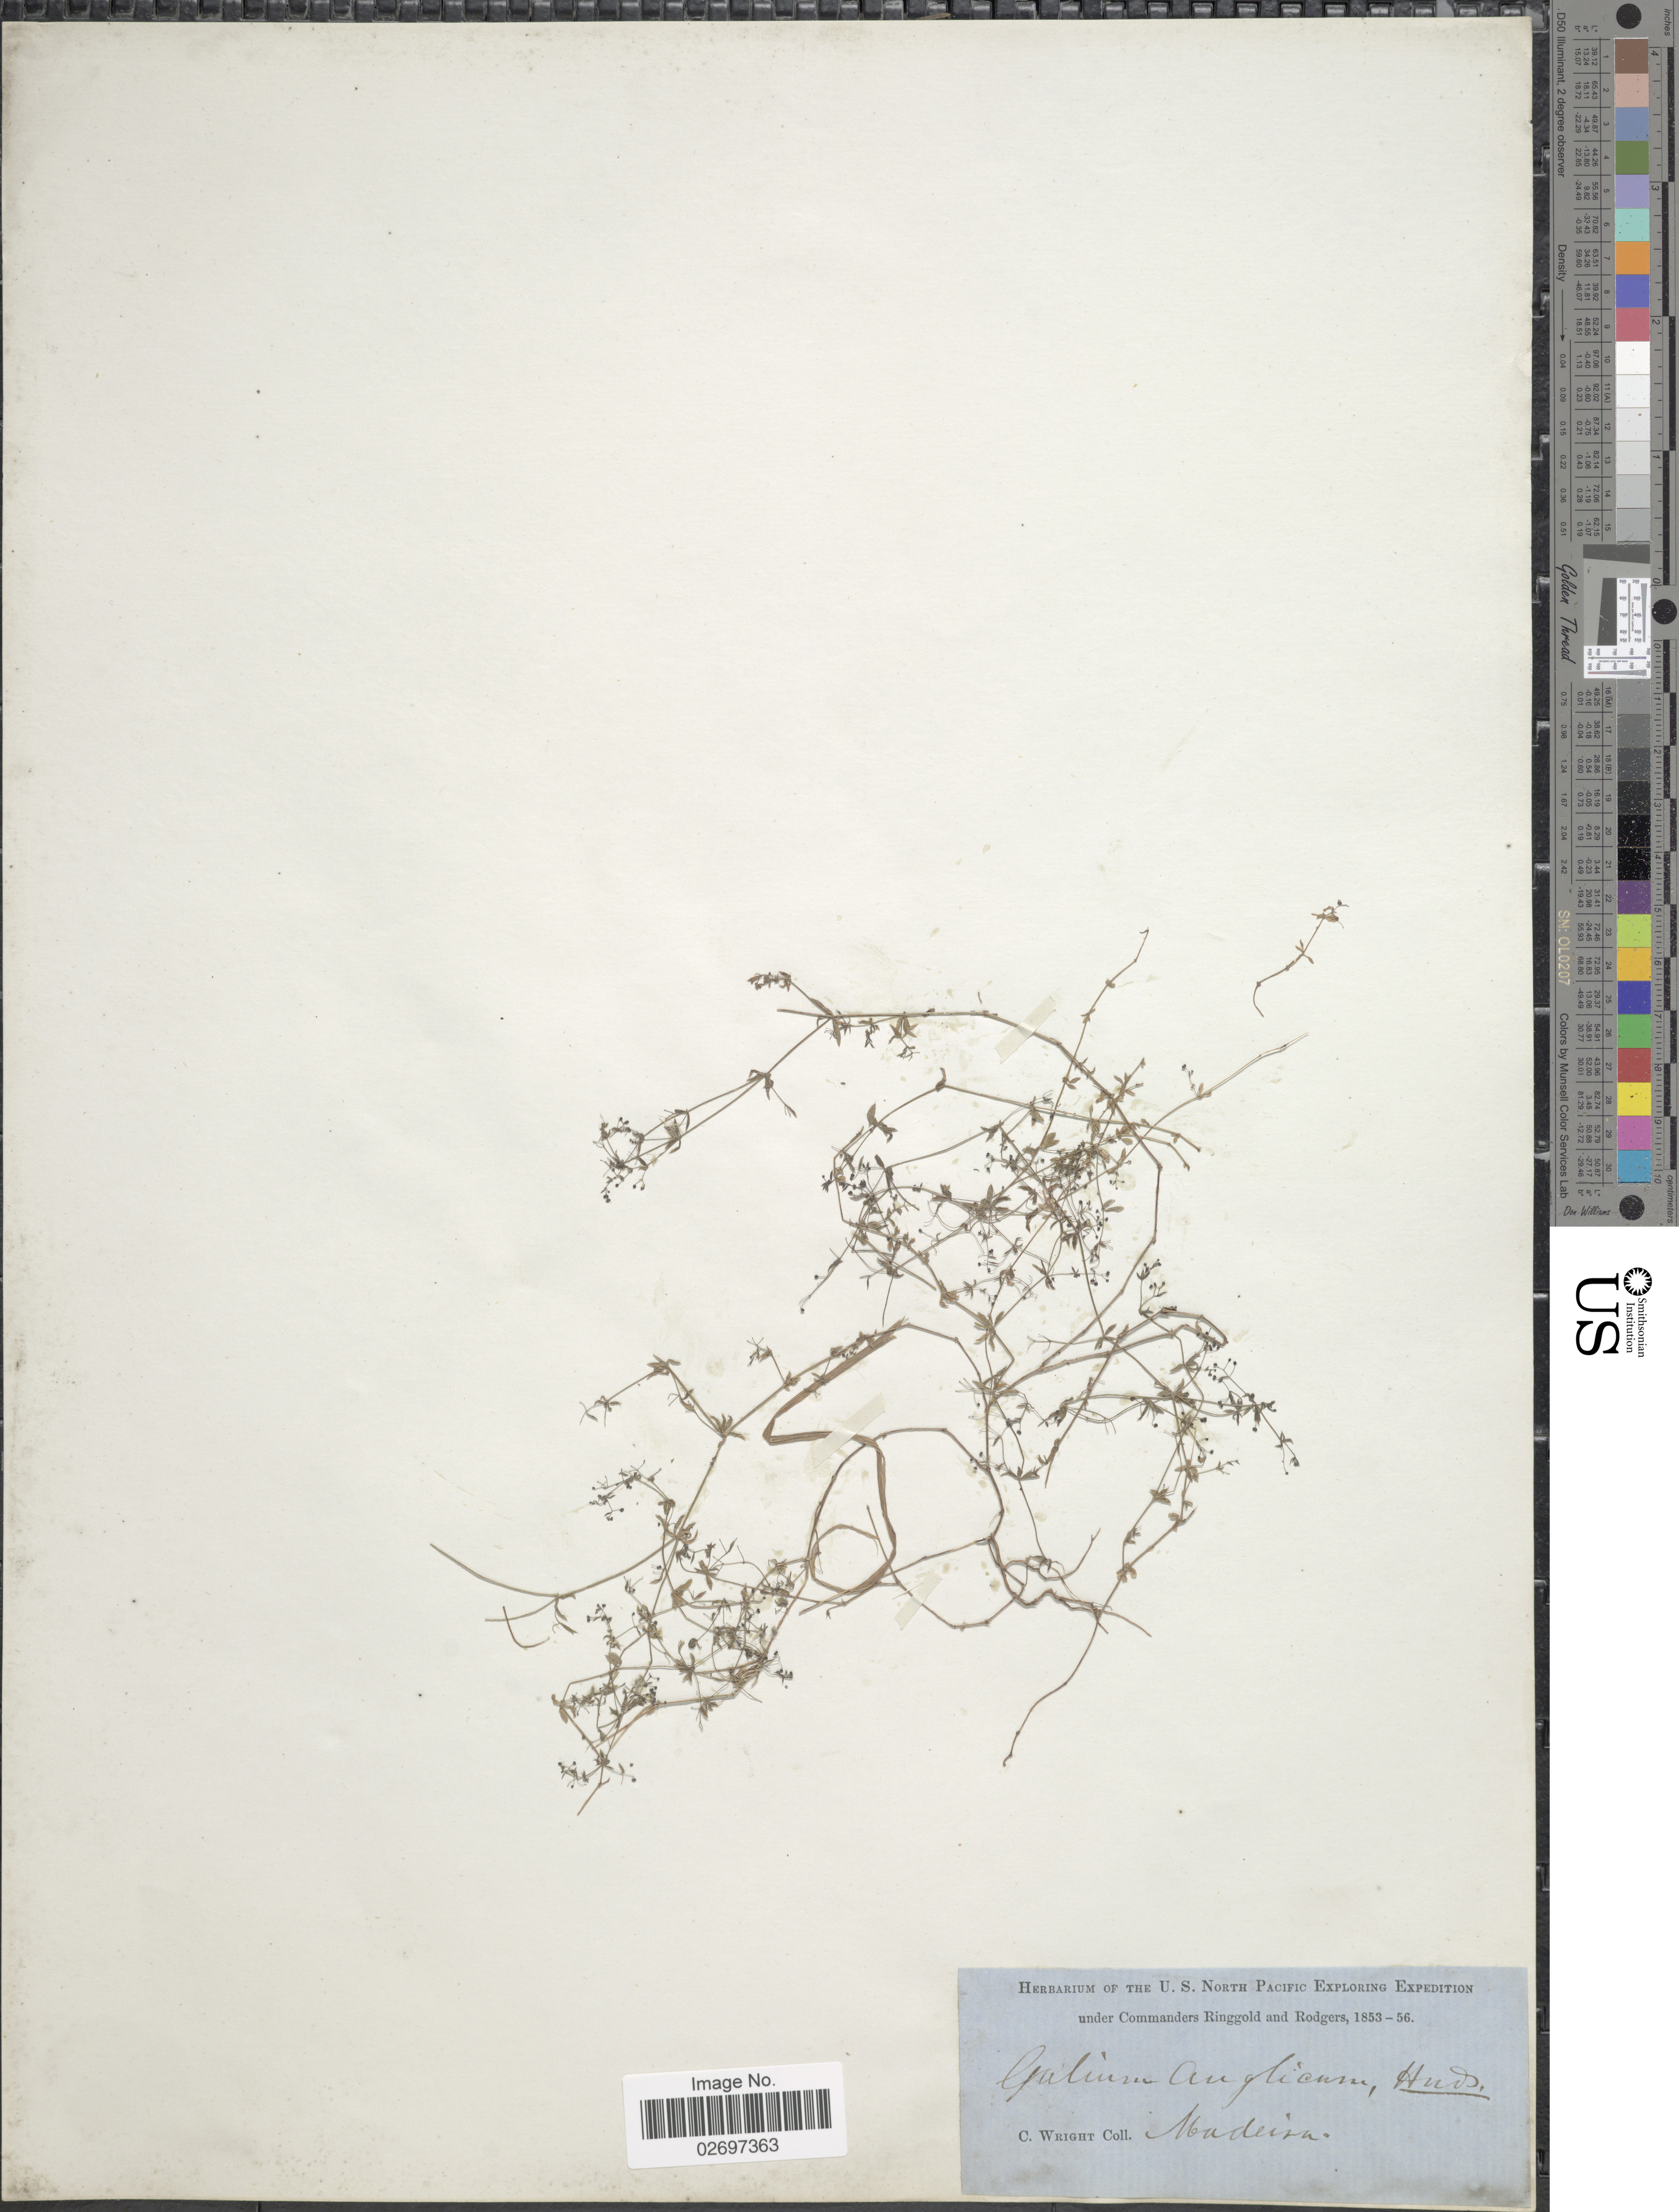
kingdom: Plantae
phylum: Tracheophyta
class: Magnoliopsida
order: Gentianales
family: Rubiaceae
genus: Galium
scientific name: Galium parisiense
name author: L.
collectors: C. Wright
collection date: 1853/1856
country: Portugal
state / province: Madeira (Aut. Reg.)